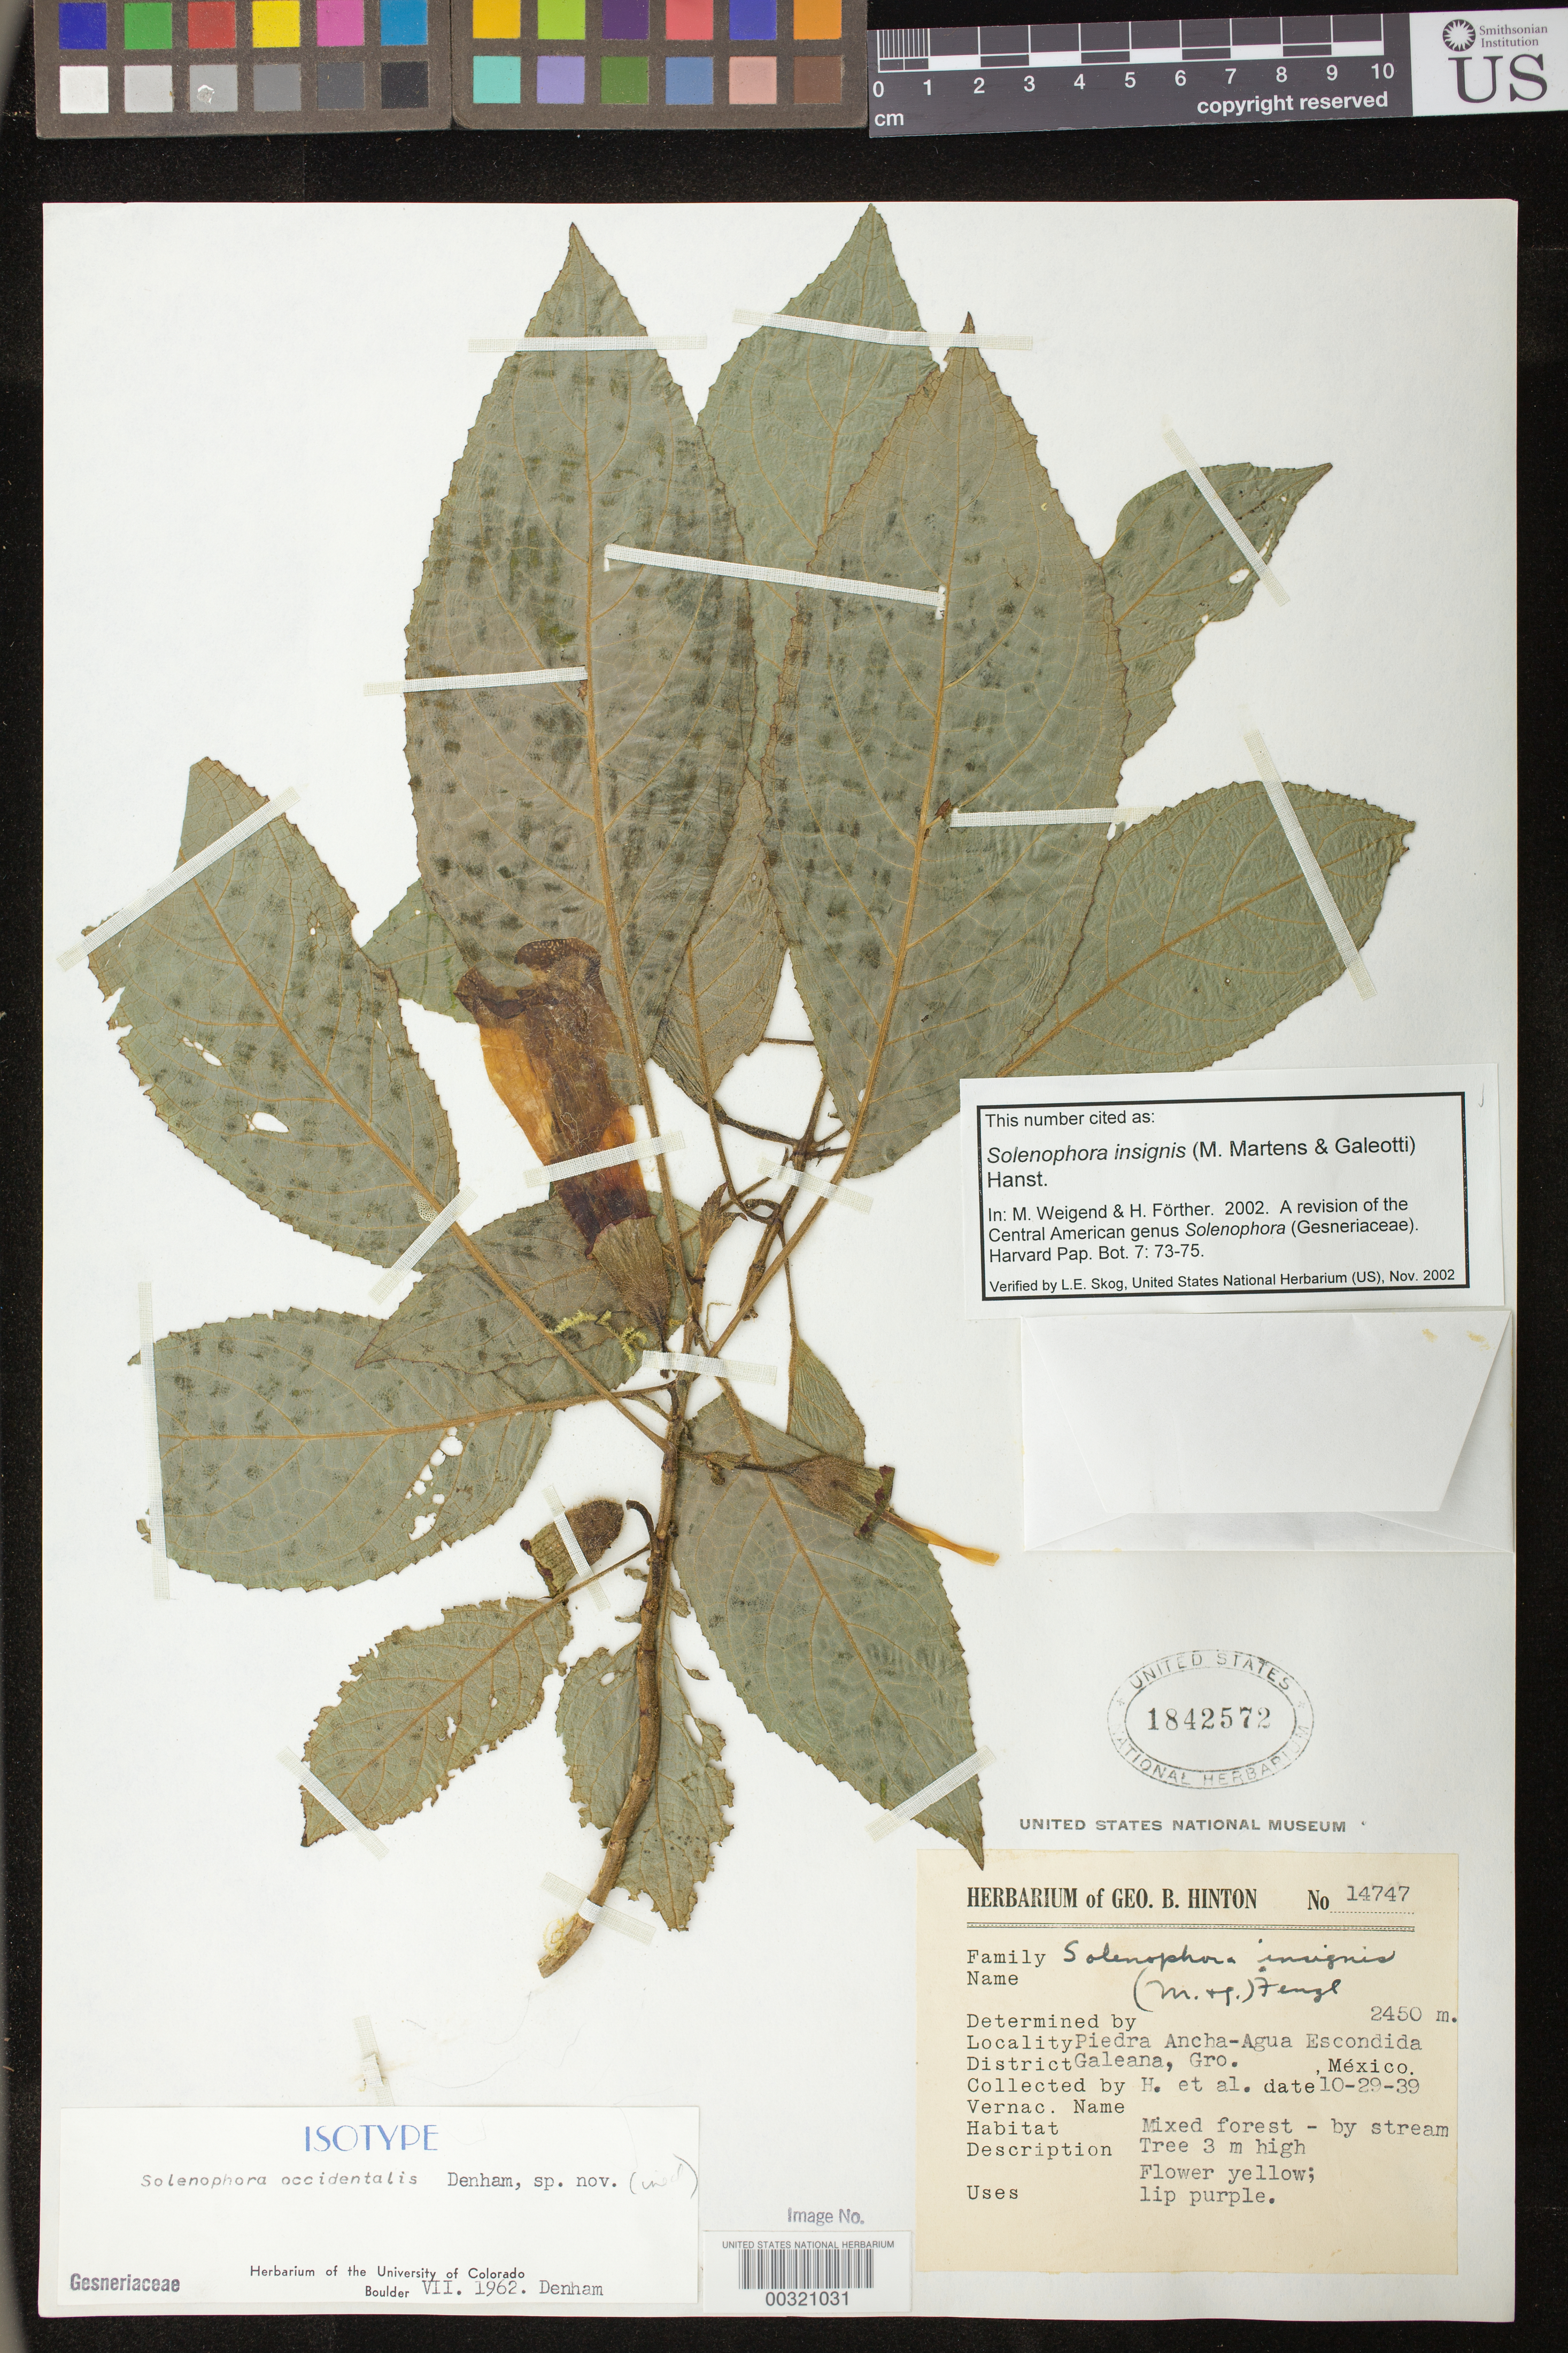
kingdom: Plantae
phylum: Tracheophyta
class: Magnoliopsida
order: Lamiales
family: Gesneriaceae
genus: Solenophora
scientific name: Solenophora insignis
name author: (M. Martens & Galeotti) Hanst.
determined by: Weigend; Förther, Harald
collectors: G. B. Hinton & et al.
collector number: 14747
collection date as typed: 29 Oct 1939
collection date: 1939-10-29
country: Mexico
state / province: Guerrero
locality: Dist. Galeana, Piedra Ancha - Agua Escondida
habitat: Mixed forest-by stream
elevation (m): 2450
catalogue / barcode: US 1842572